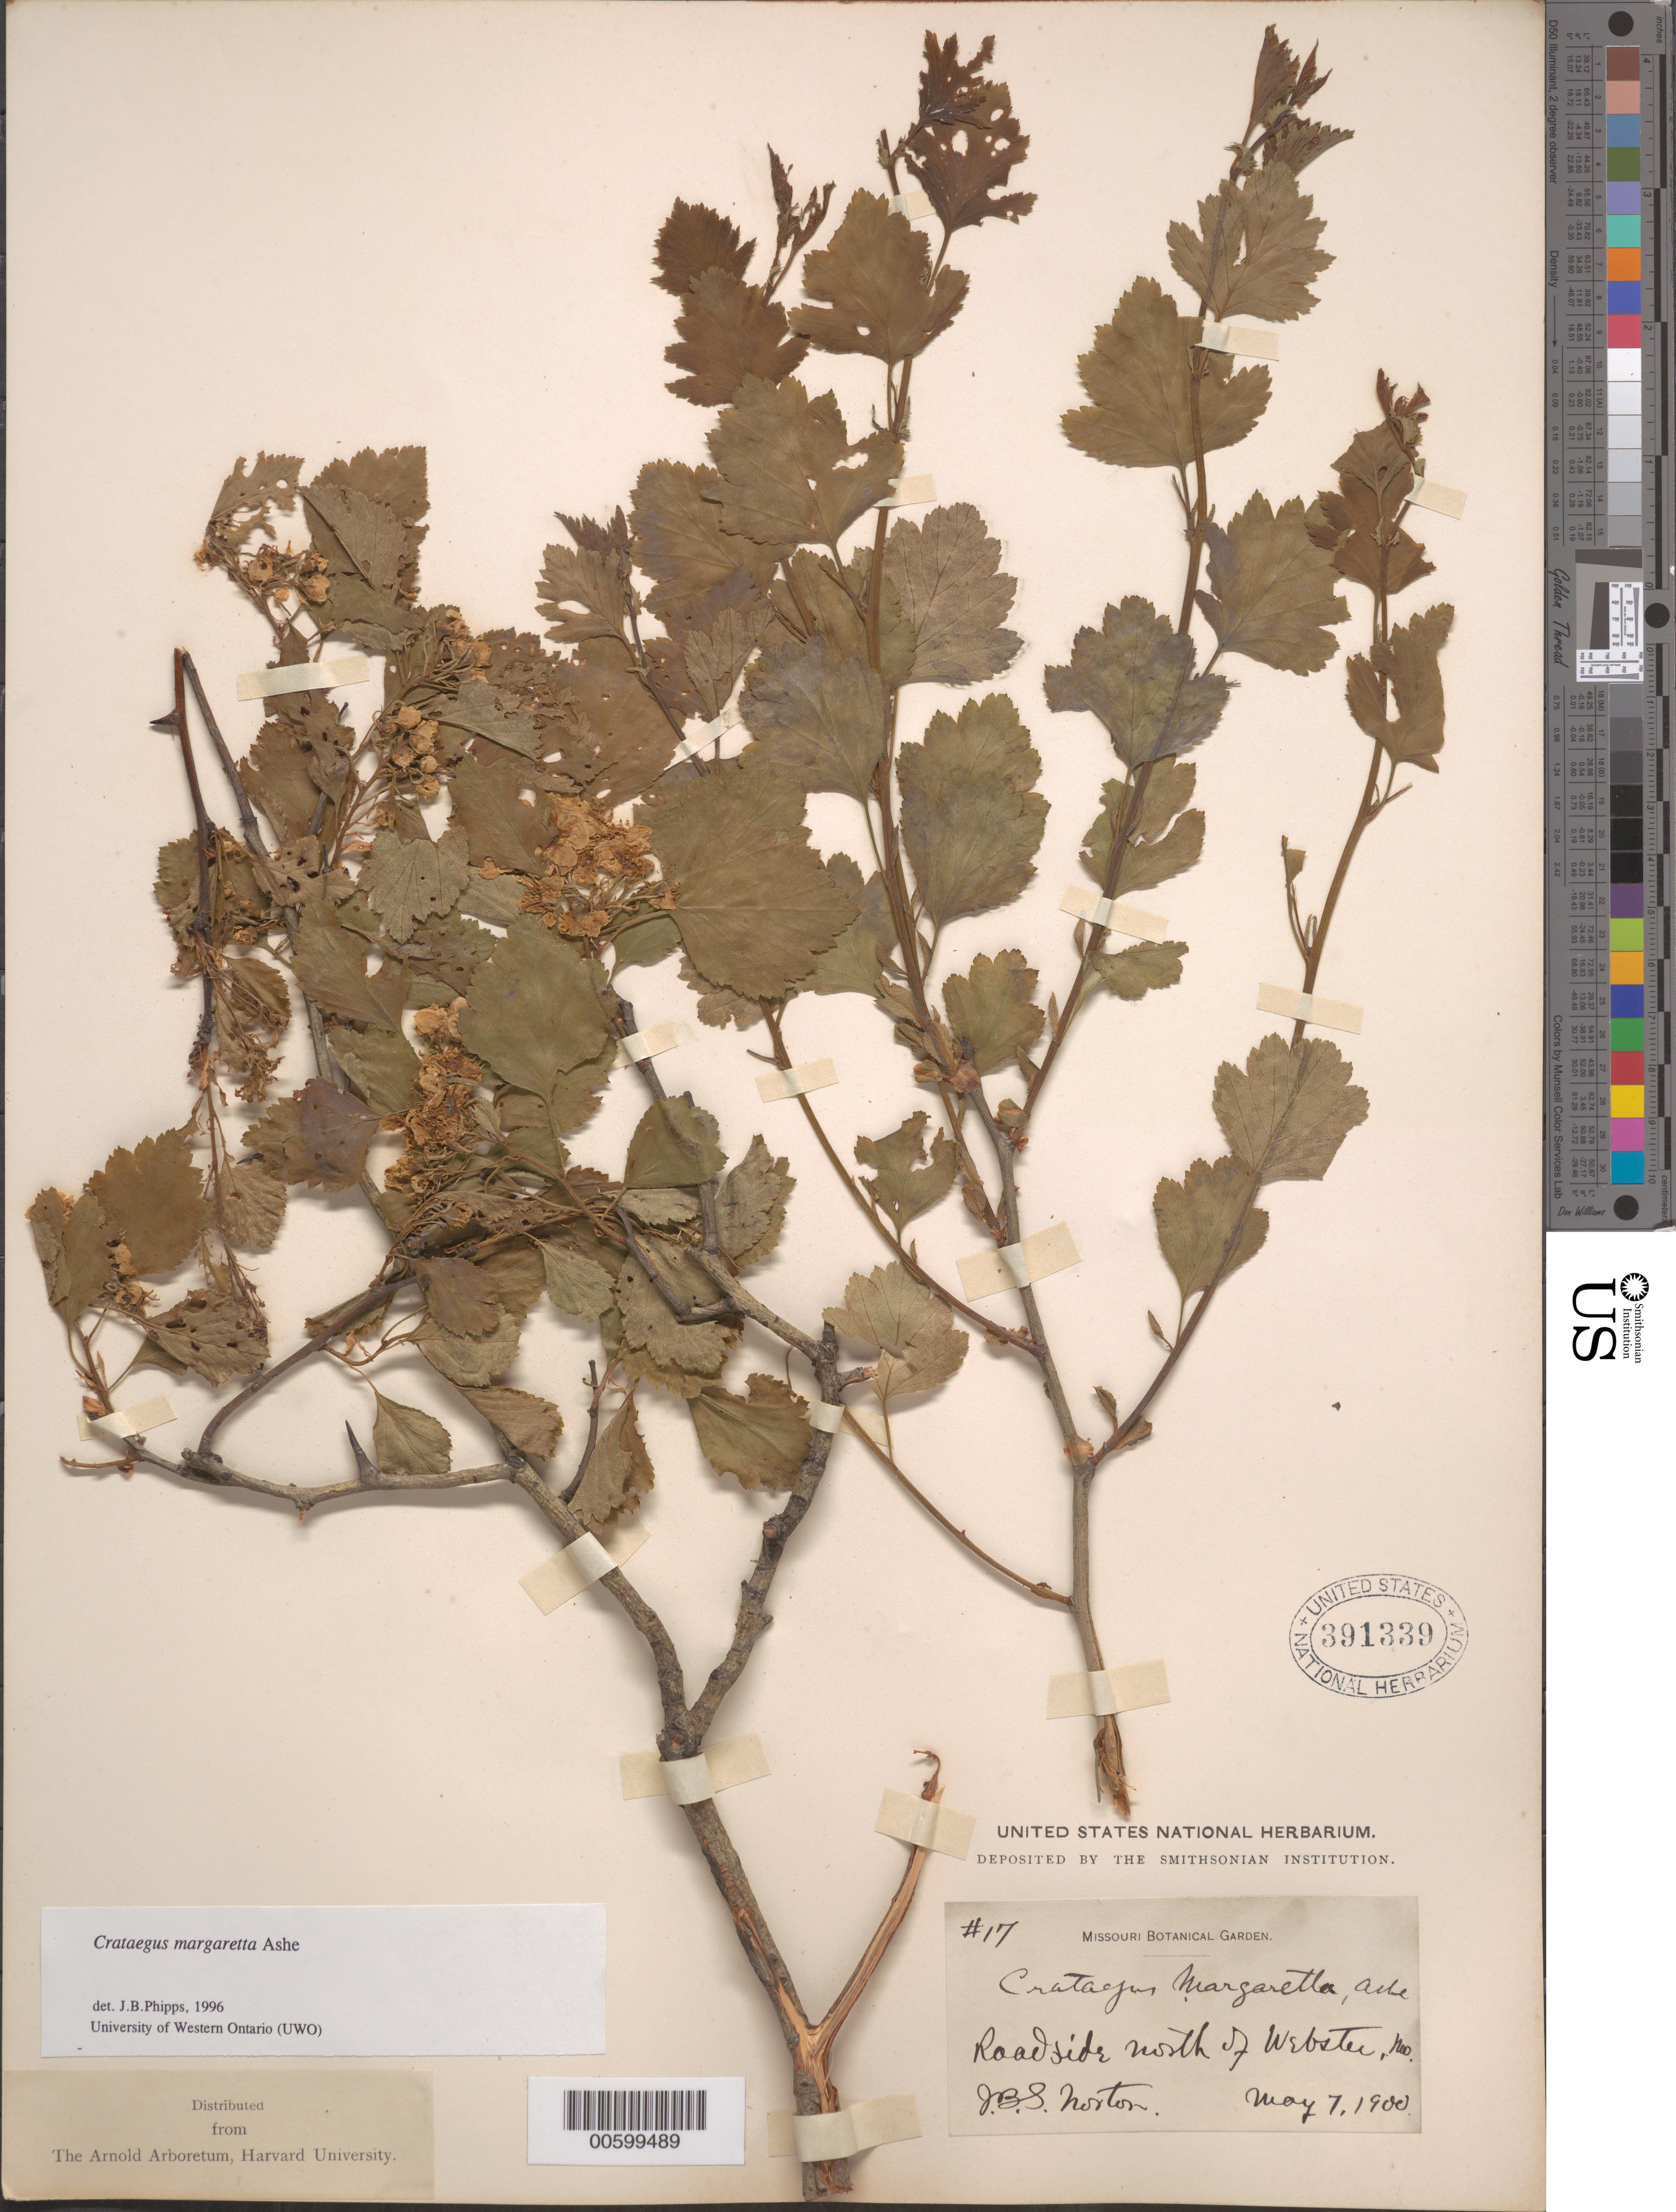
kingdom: Plantae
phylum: Tracheophyta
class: Magnoliopsida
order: Rosales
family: Rosaceae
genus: Crataegus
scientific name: Crataegus margarettae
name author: Ashe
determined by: Phipps, James B., (UWO), University of Western Ontario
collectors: J. Norton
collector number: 17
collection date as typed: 07 May 1900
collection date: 1900-05-07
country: United States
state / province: Missouri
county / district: Saint Louis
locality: Roadside N of Webster.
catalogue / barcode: US 391339